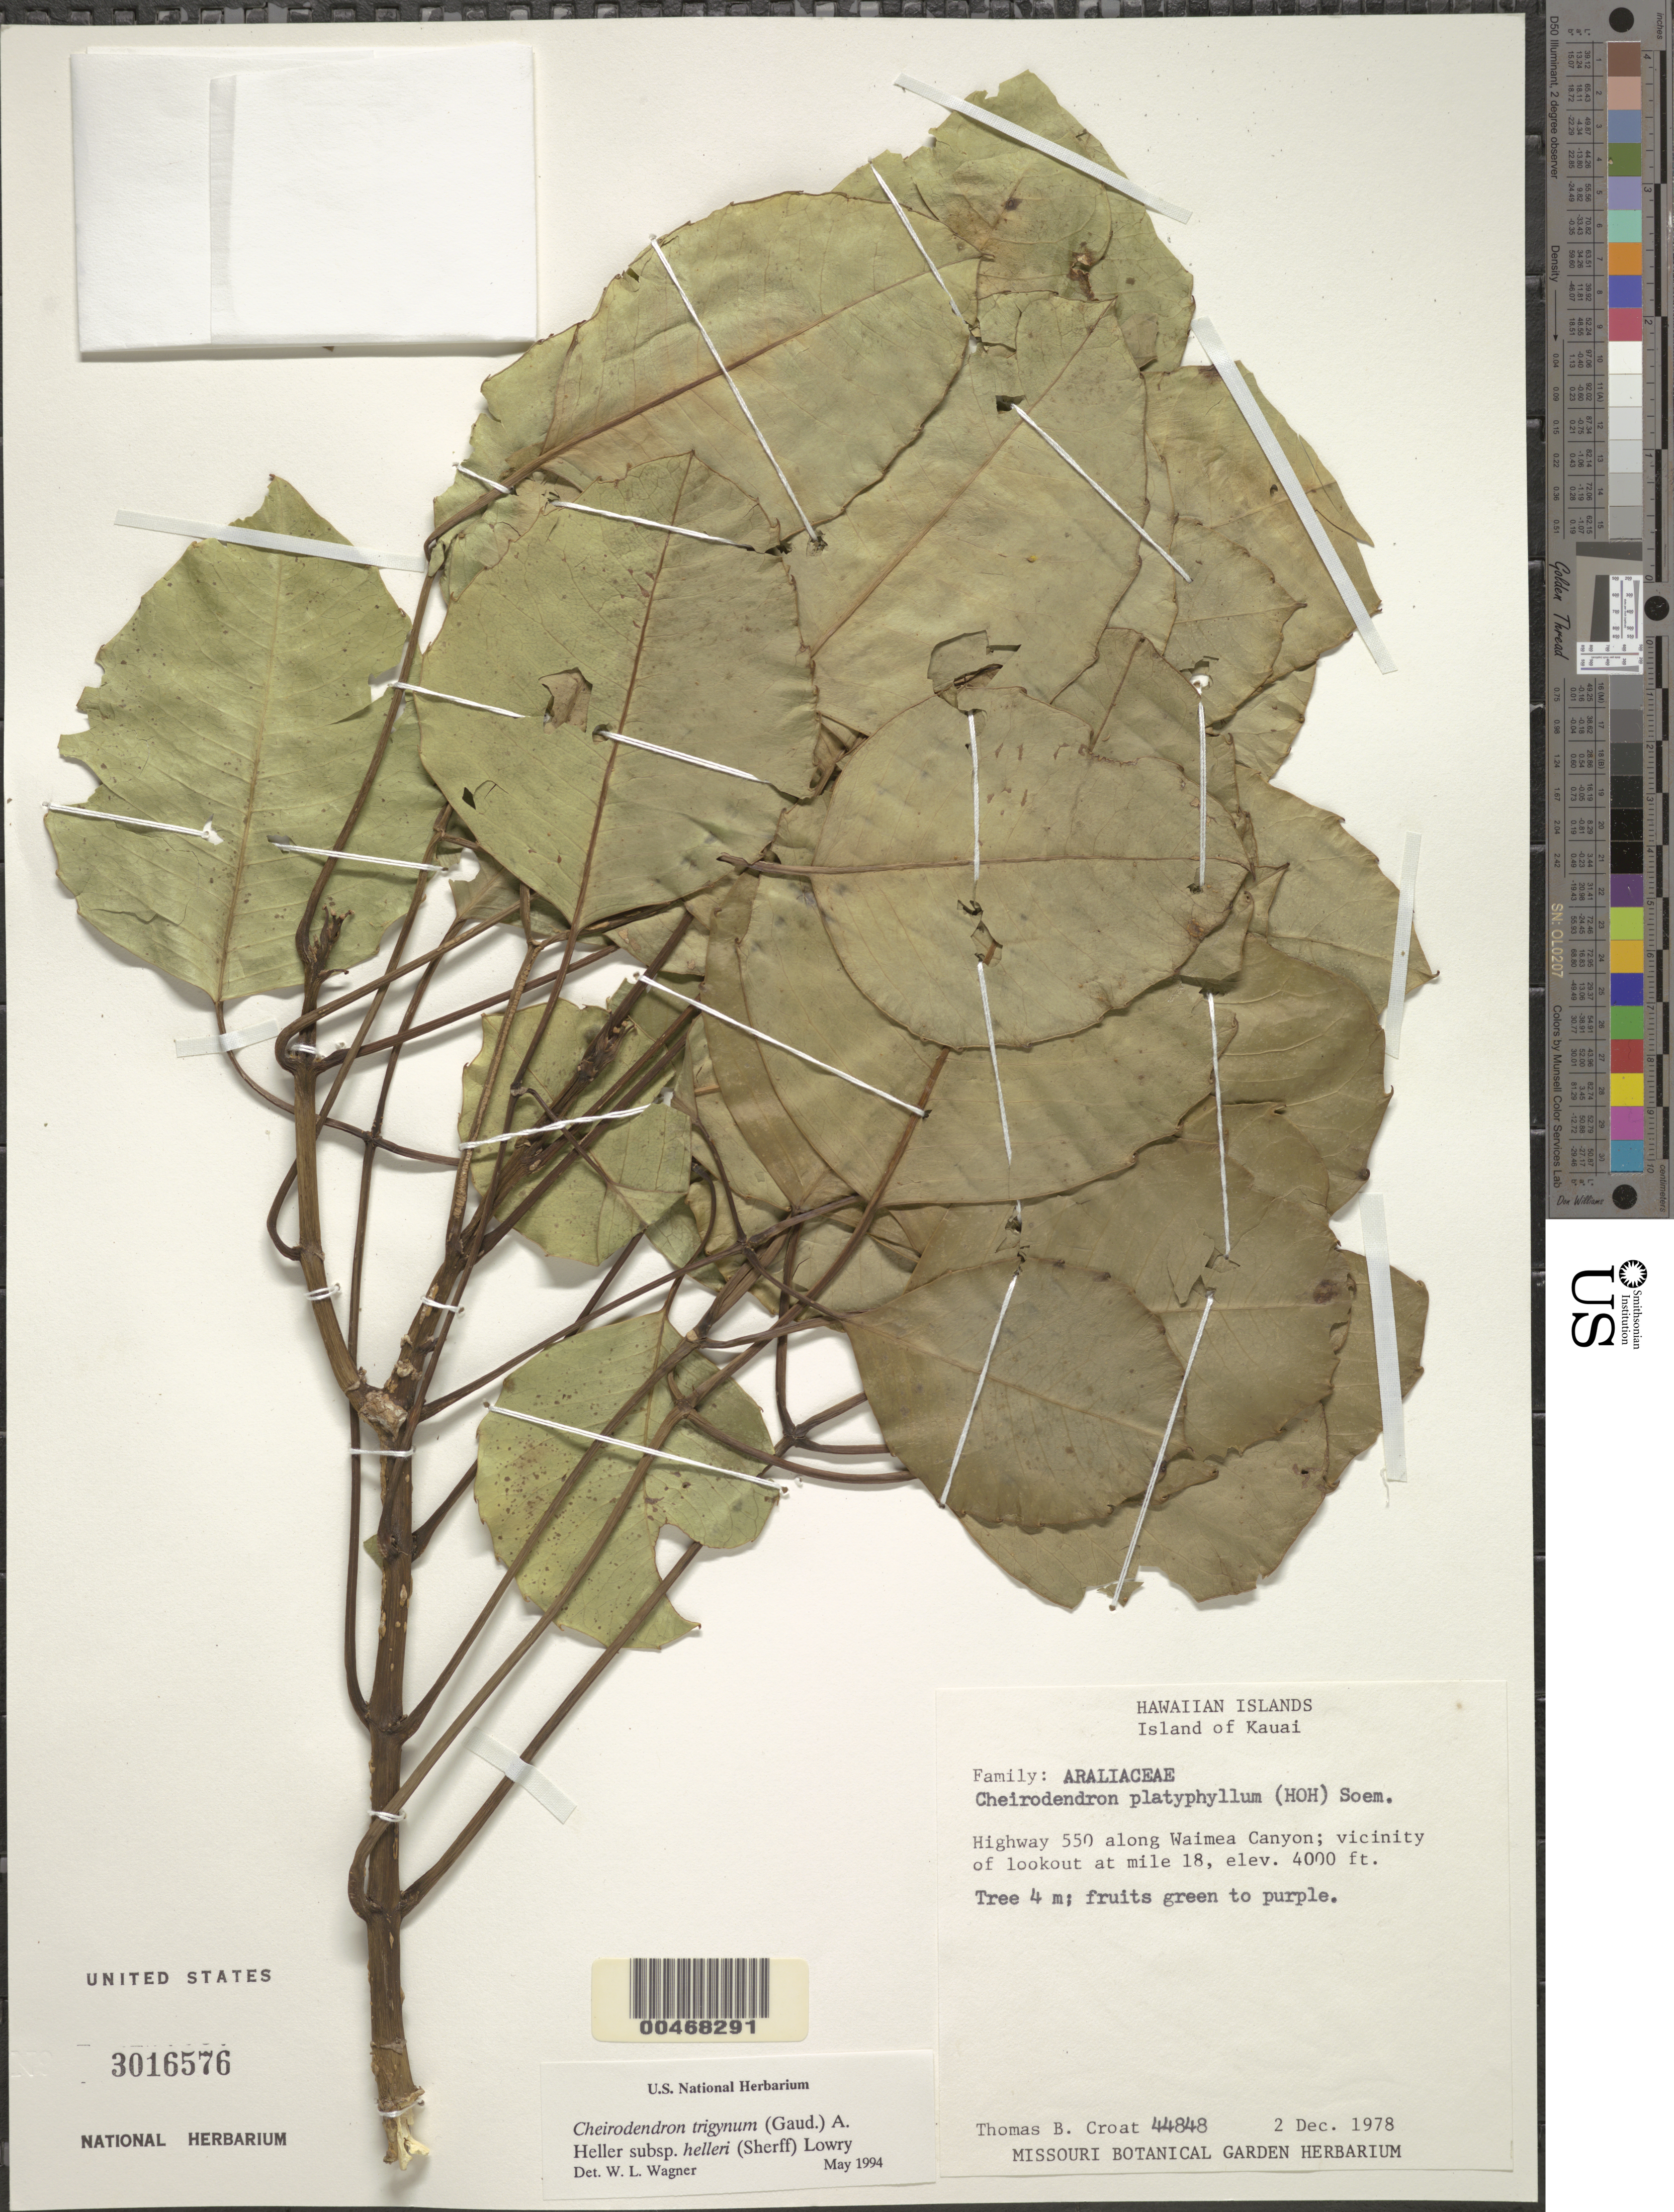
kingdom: Plantae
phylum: Tracheophyta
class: Magnoliopsida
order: Apiales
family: Araliaceae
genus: Cheirodendron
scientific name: Cheirodendron trigynum subsp. helleri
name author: (Gaudich.) A. Heller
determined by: Wagner, W. L., (BOT), Smithsonian Institution - National Museum of Natural History (UNITED STATES)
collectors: T. B. Croat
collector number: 44848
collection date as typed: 2 Dec 1978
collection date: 1978-12-02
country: United States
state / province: Hawaii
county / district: Kauai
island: Kaua'i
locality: Hwy 550 along Waimea Canyon, vicinity of lookout at mile 18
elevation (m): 1219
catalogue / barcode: US 3016576